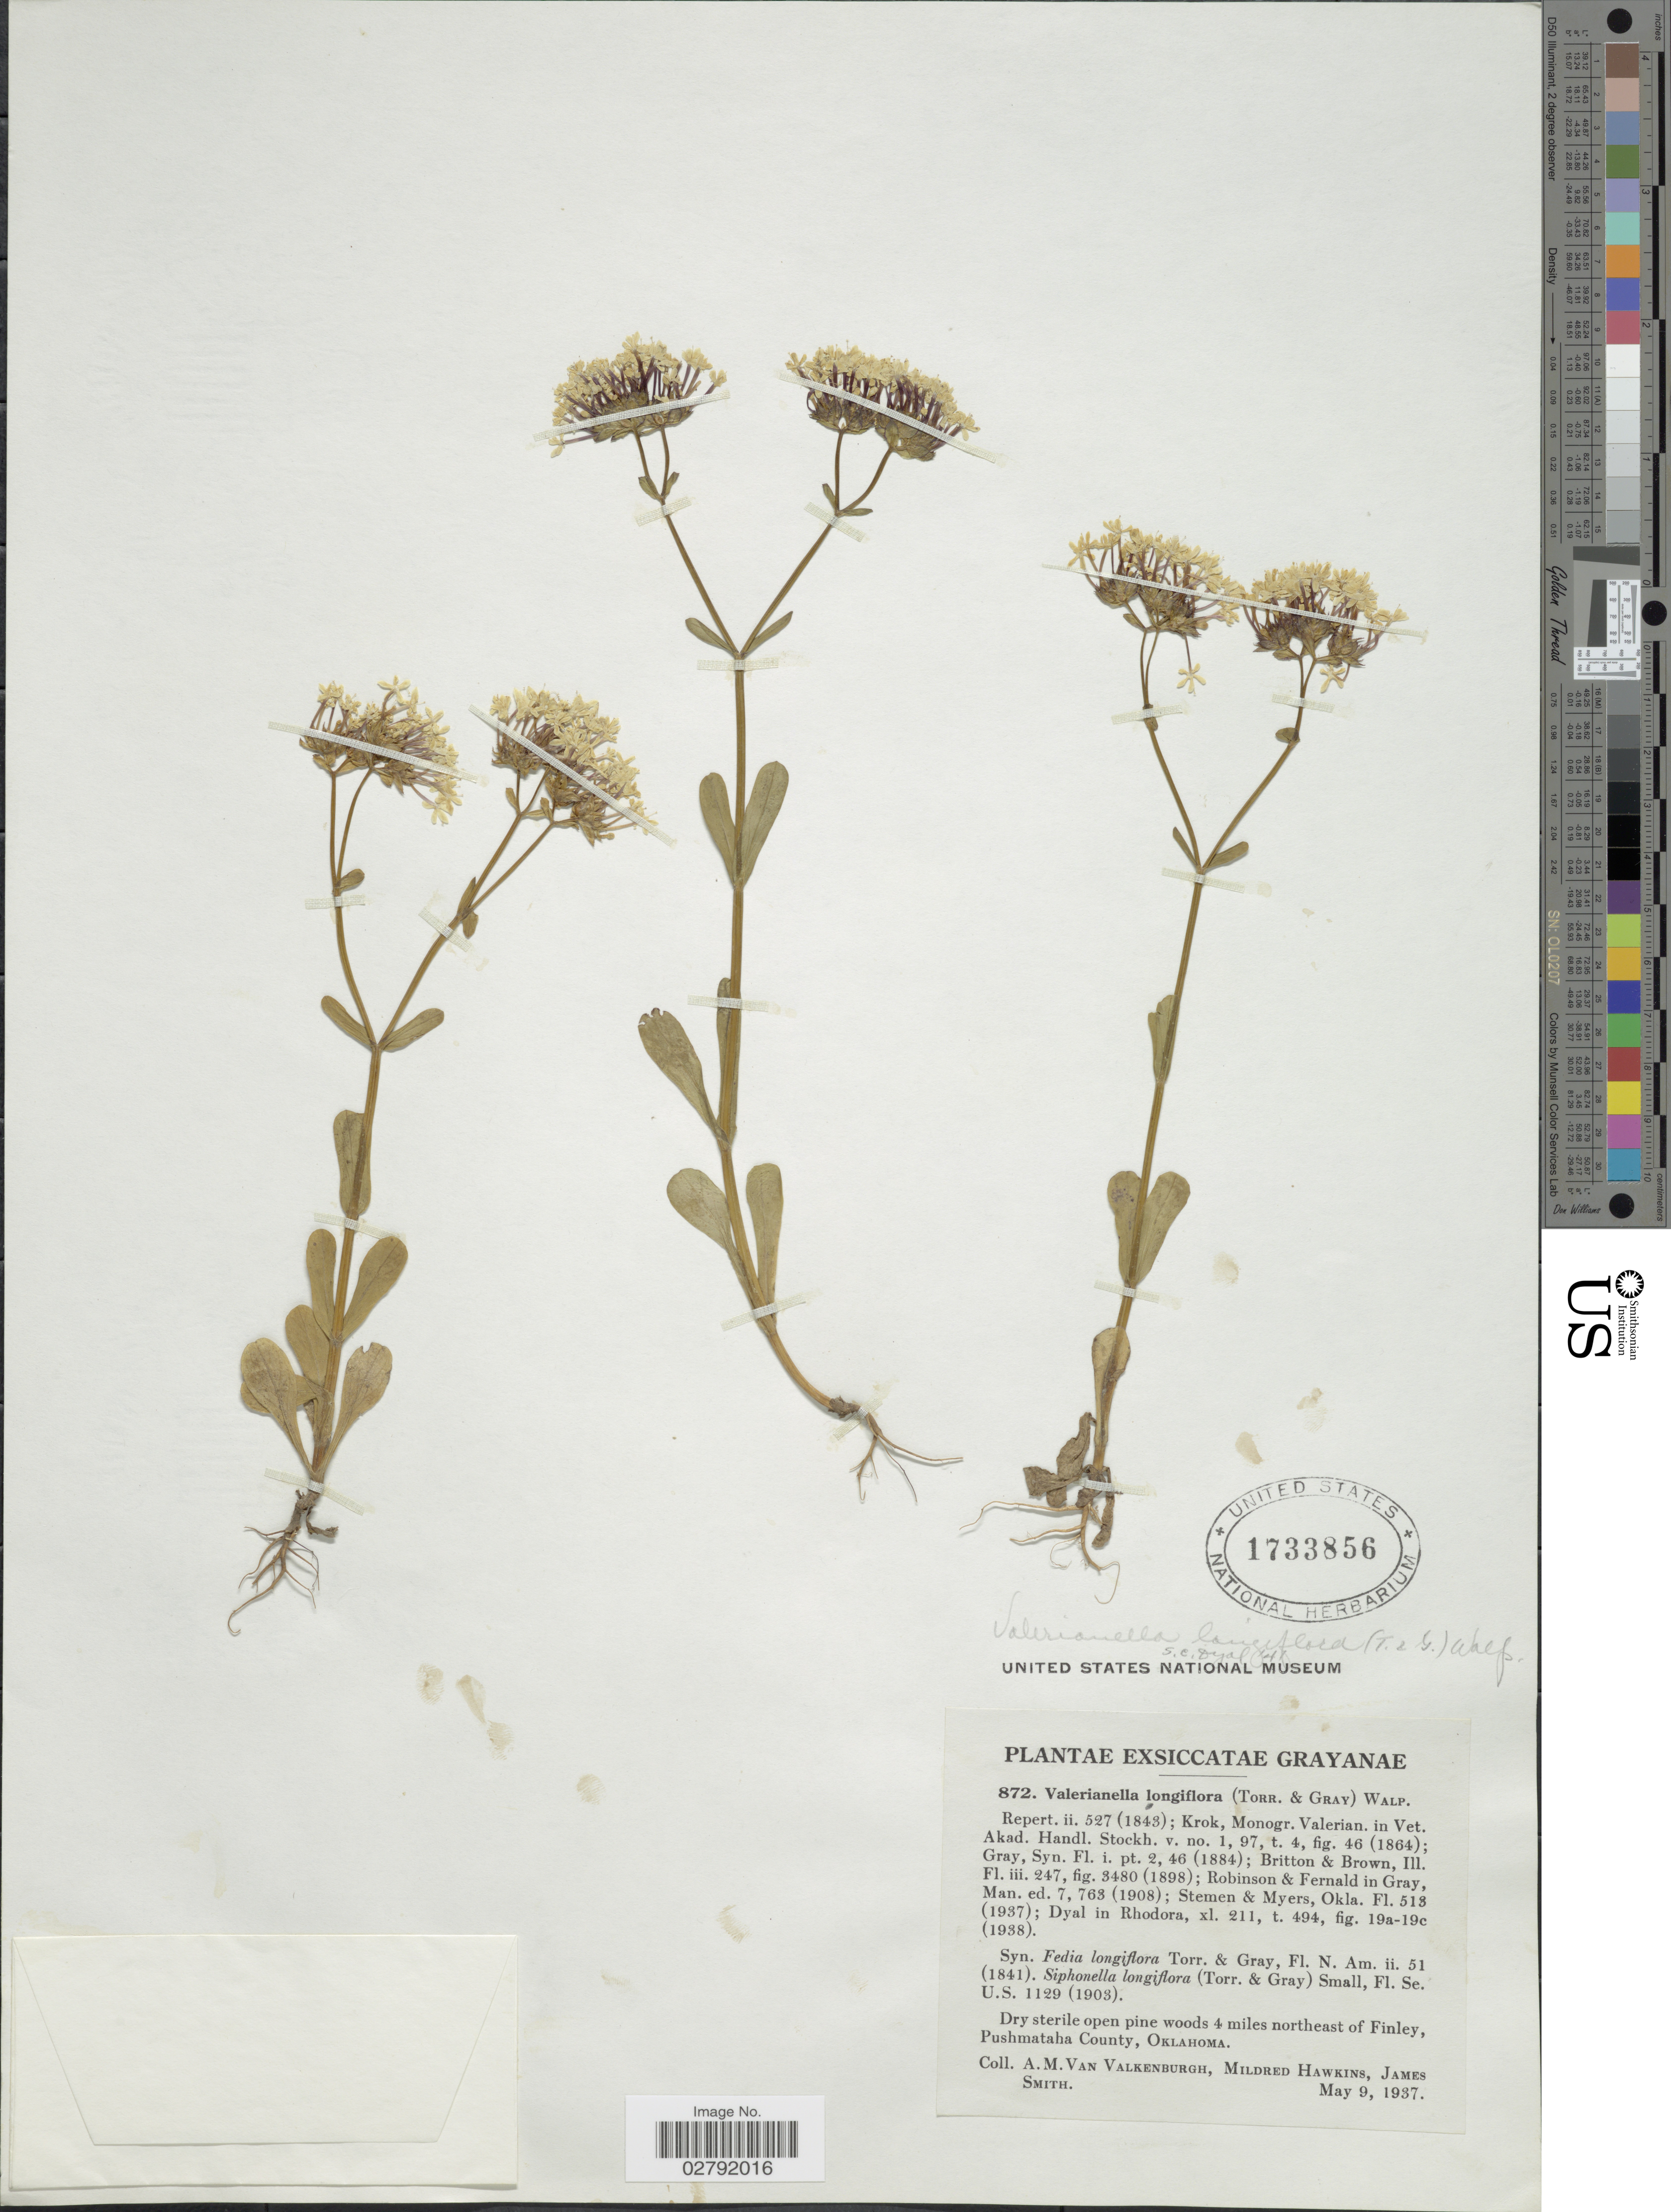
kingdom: Plantae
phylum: Tracheophyta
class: Magnoliopsida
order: Dipsacales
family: Caprifoliaceae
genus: Valerianella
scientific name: Valerianella longiflora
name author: (Torr. & A. Gray) Walp.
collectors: A. Valkenburgh, M. Hawkins & James Smith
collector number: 872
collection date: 1937-05-09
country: United States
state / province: Oklahoma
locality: Dry sterile open pine woods 4 miles northeast of Finley, Pushmataha County.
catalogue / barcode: US 1733856